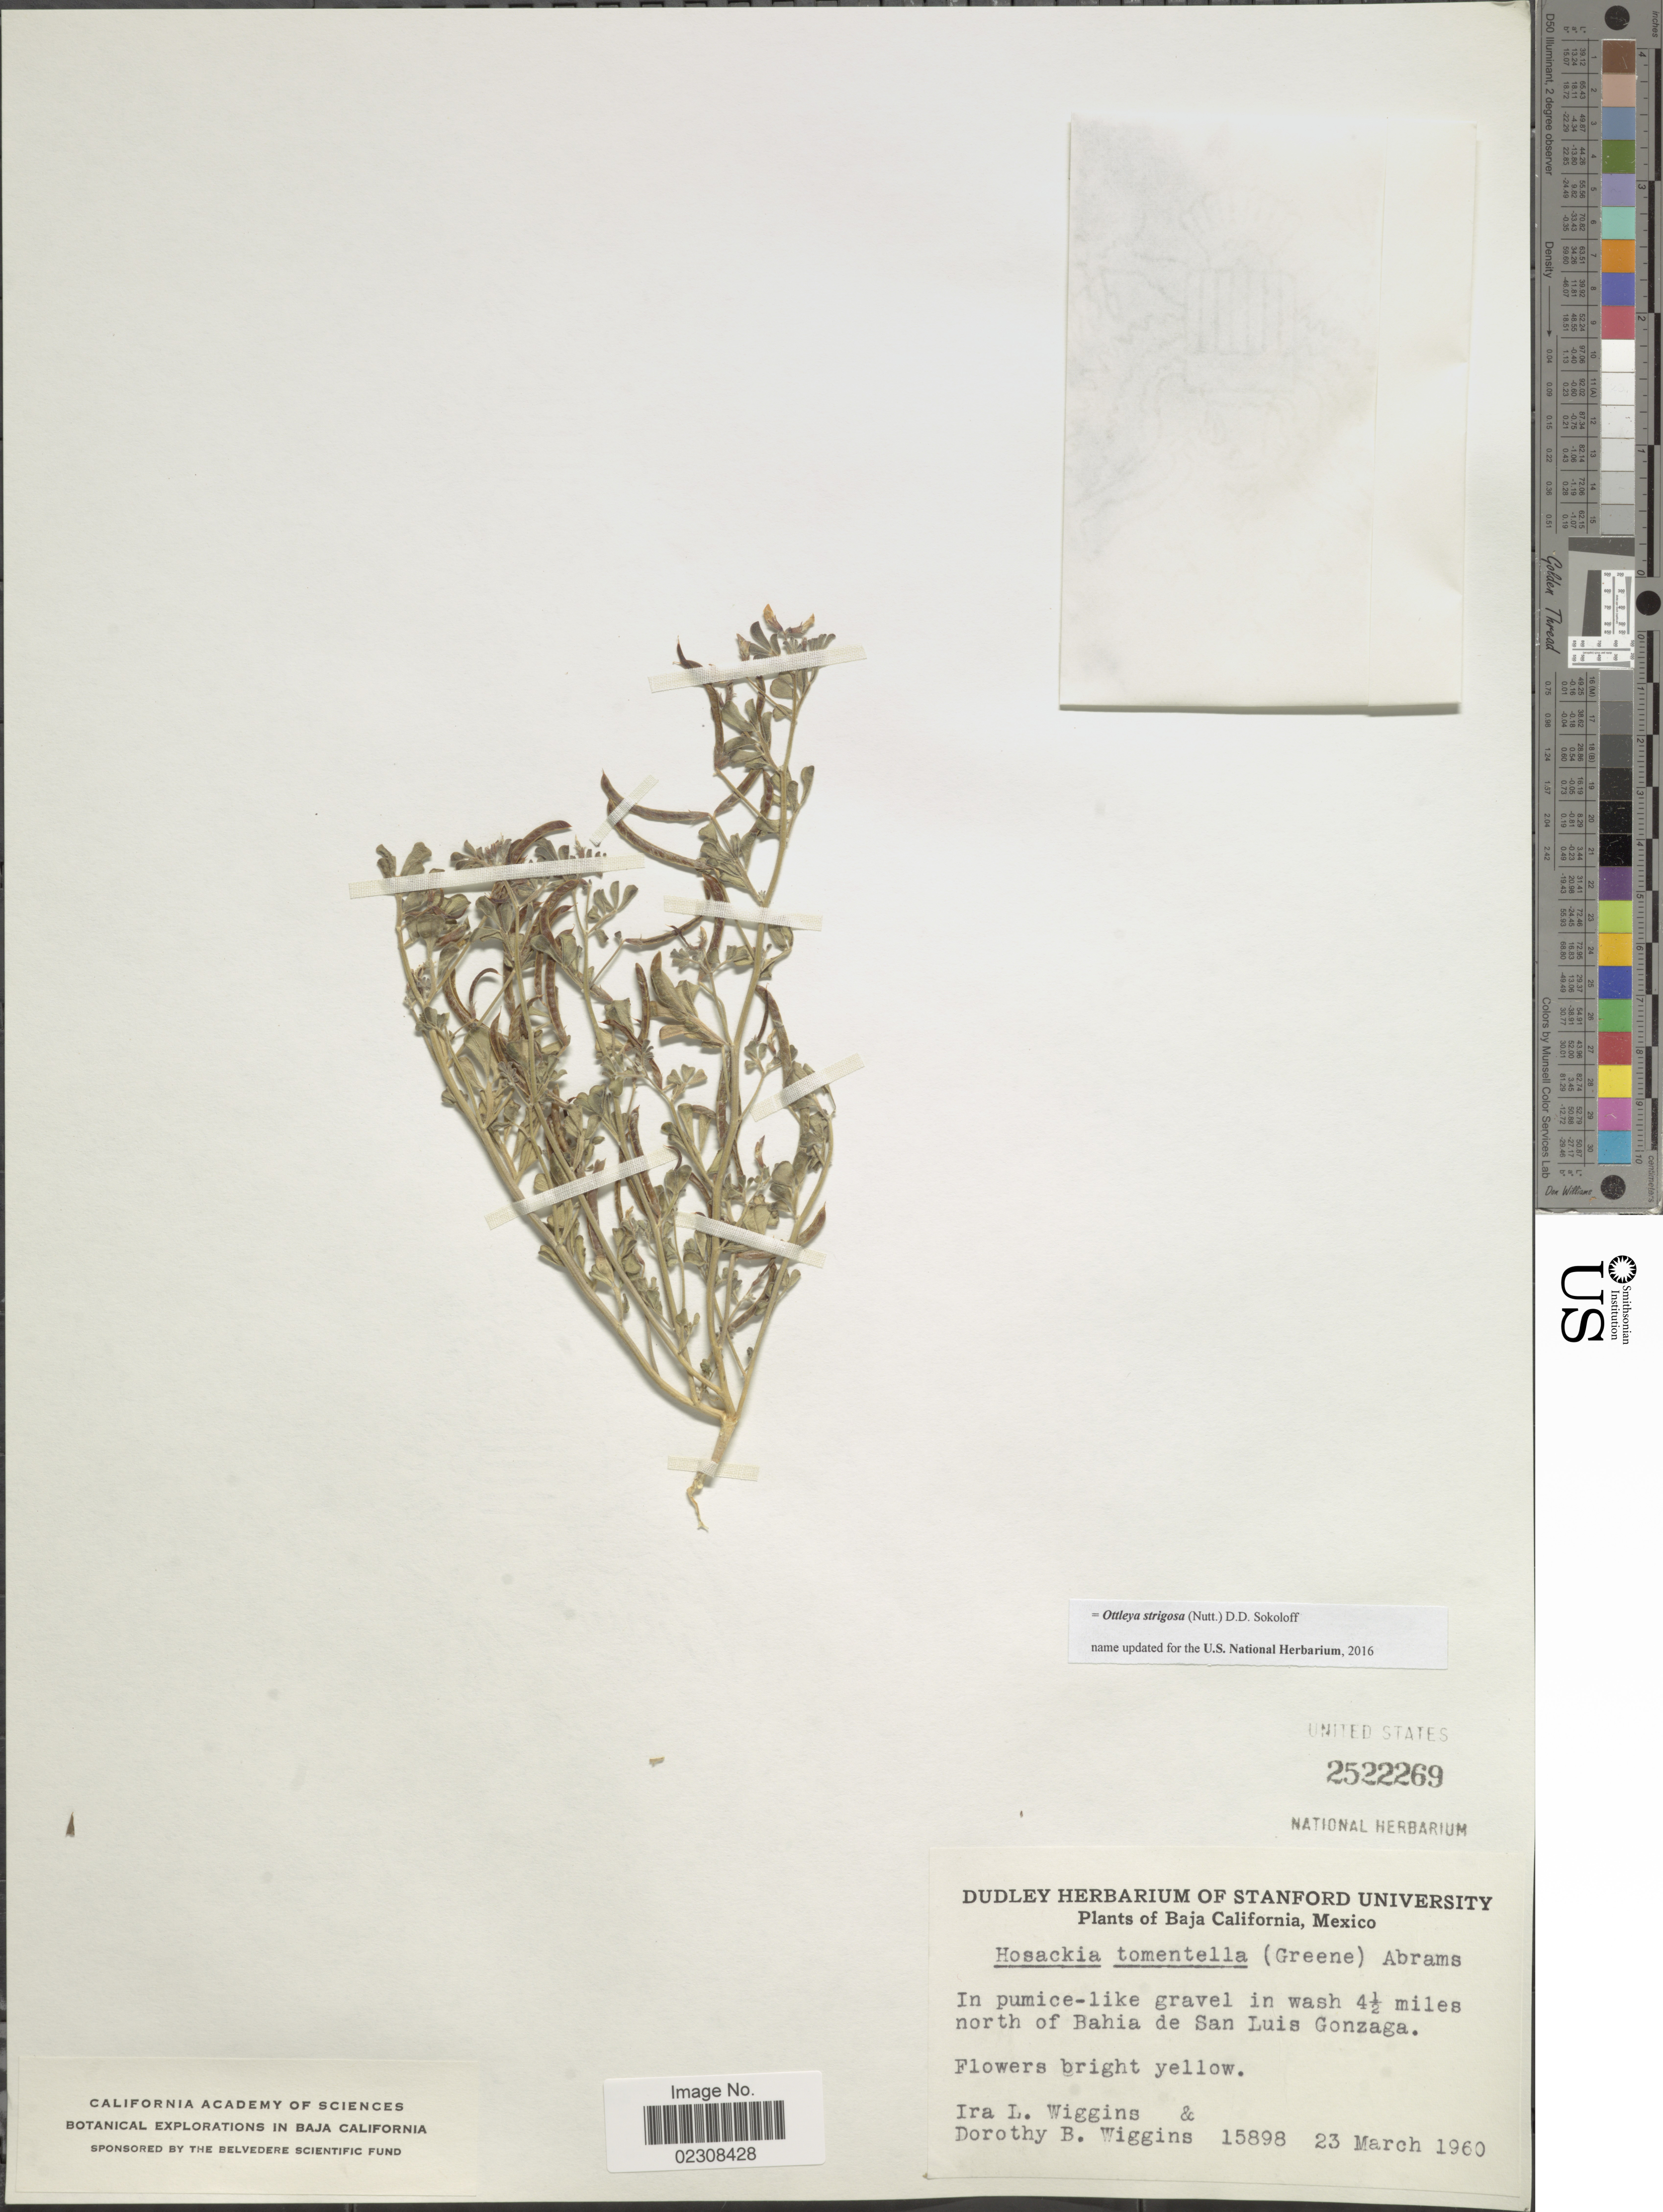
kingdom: Plantae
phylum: Tracheophyta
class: Magnoliopsida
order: Fabales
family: Fabaceae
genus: Ottleya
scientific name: Ottleya strigosa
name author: (Nutt.) D.D. Sokoloff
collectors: I. L. Wiggins & D. B. Wiggins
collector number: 15898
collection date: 1960-03-23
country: Mexico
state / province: Baja California Norte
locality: In pumice-liek gravel in wash 4½ miles north of Bahia de San Luis Gonzaga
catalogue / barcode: US 2522269